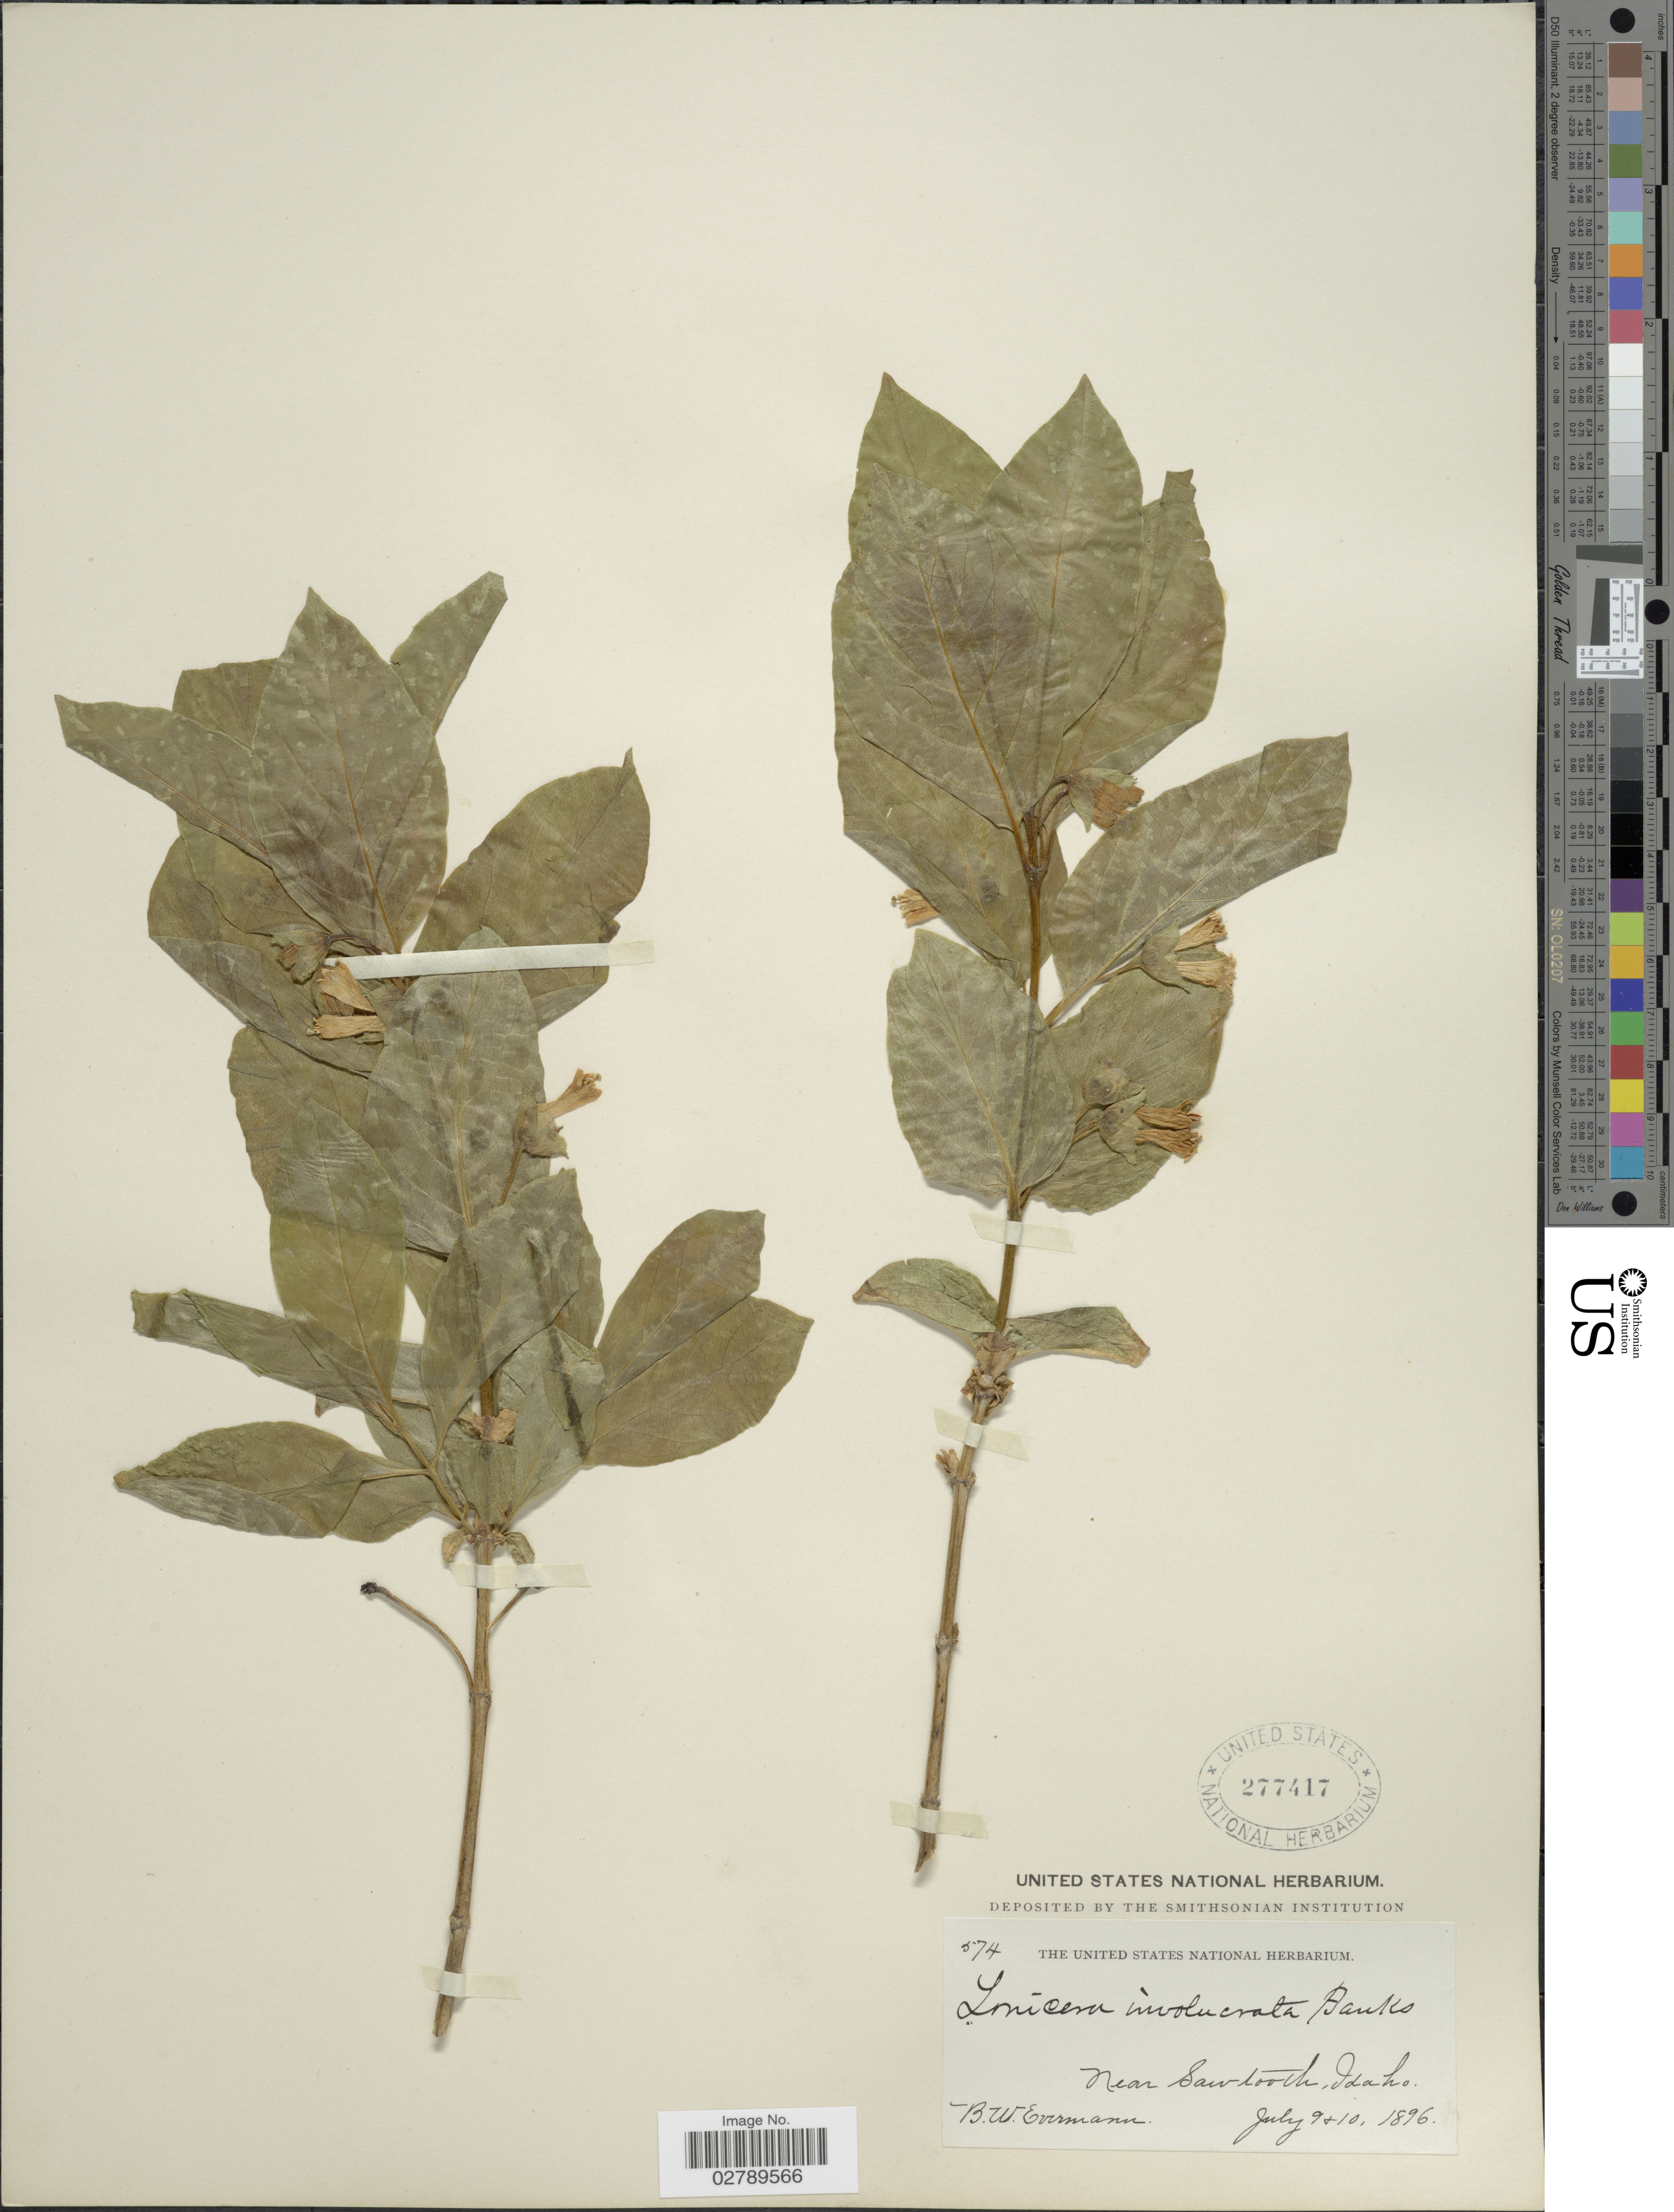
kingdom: Plantae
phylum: Tracheophyta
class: Magnoliopsida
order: Dipsacales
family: Caprifoliaceae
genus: Lonicera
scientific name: Lonicera involucrata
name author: (Richardson) Banks ex Spreng.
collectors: B. W. Evermann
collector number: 574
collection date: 1896-07-09/1896-07-10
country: United States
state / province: Idaho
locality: Near Sawtooth.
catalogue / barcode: US 277417